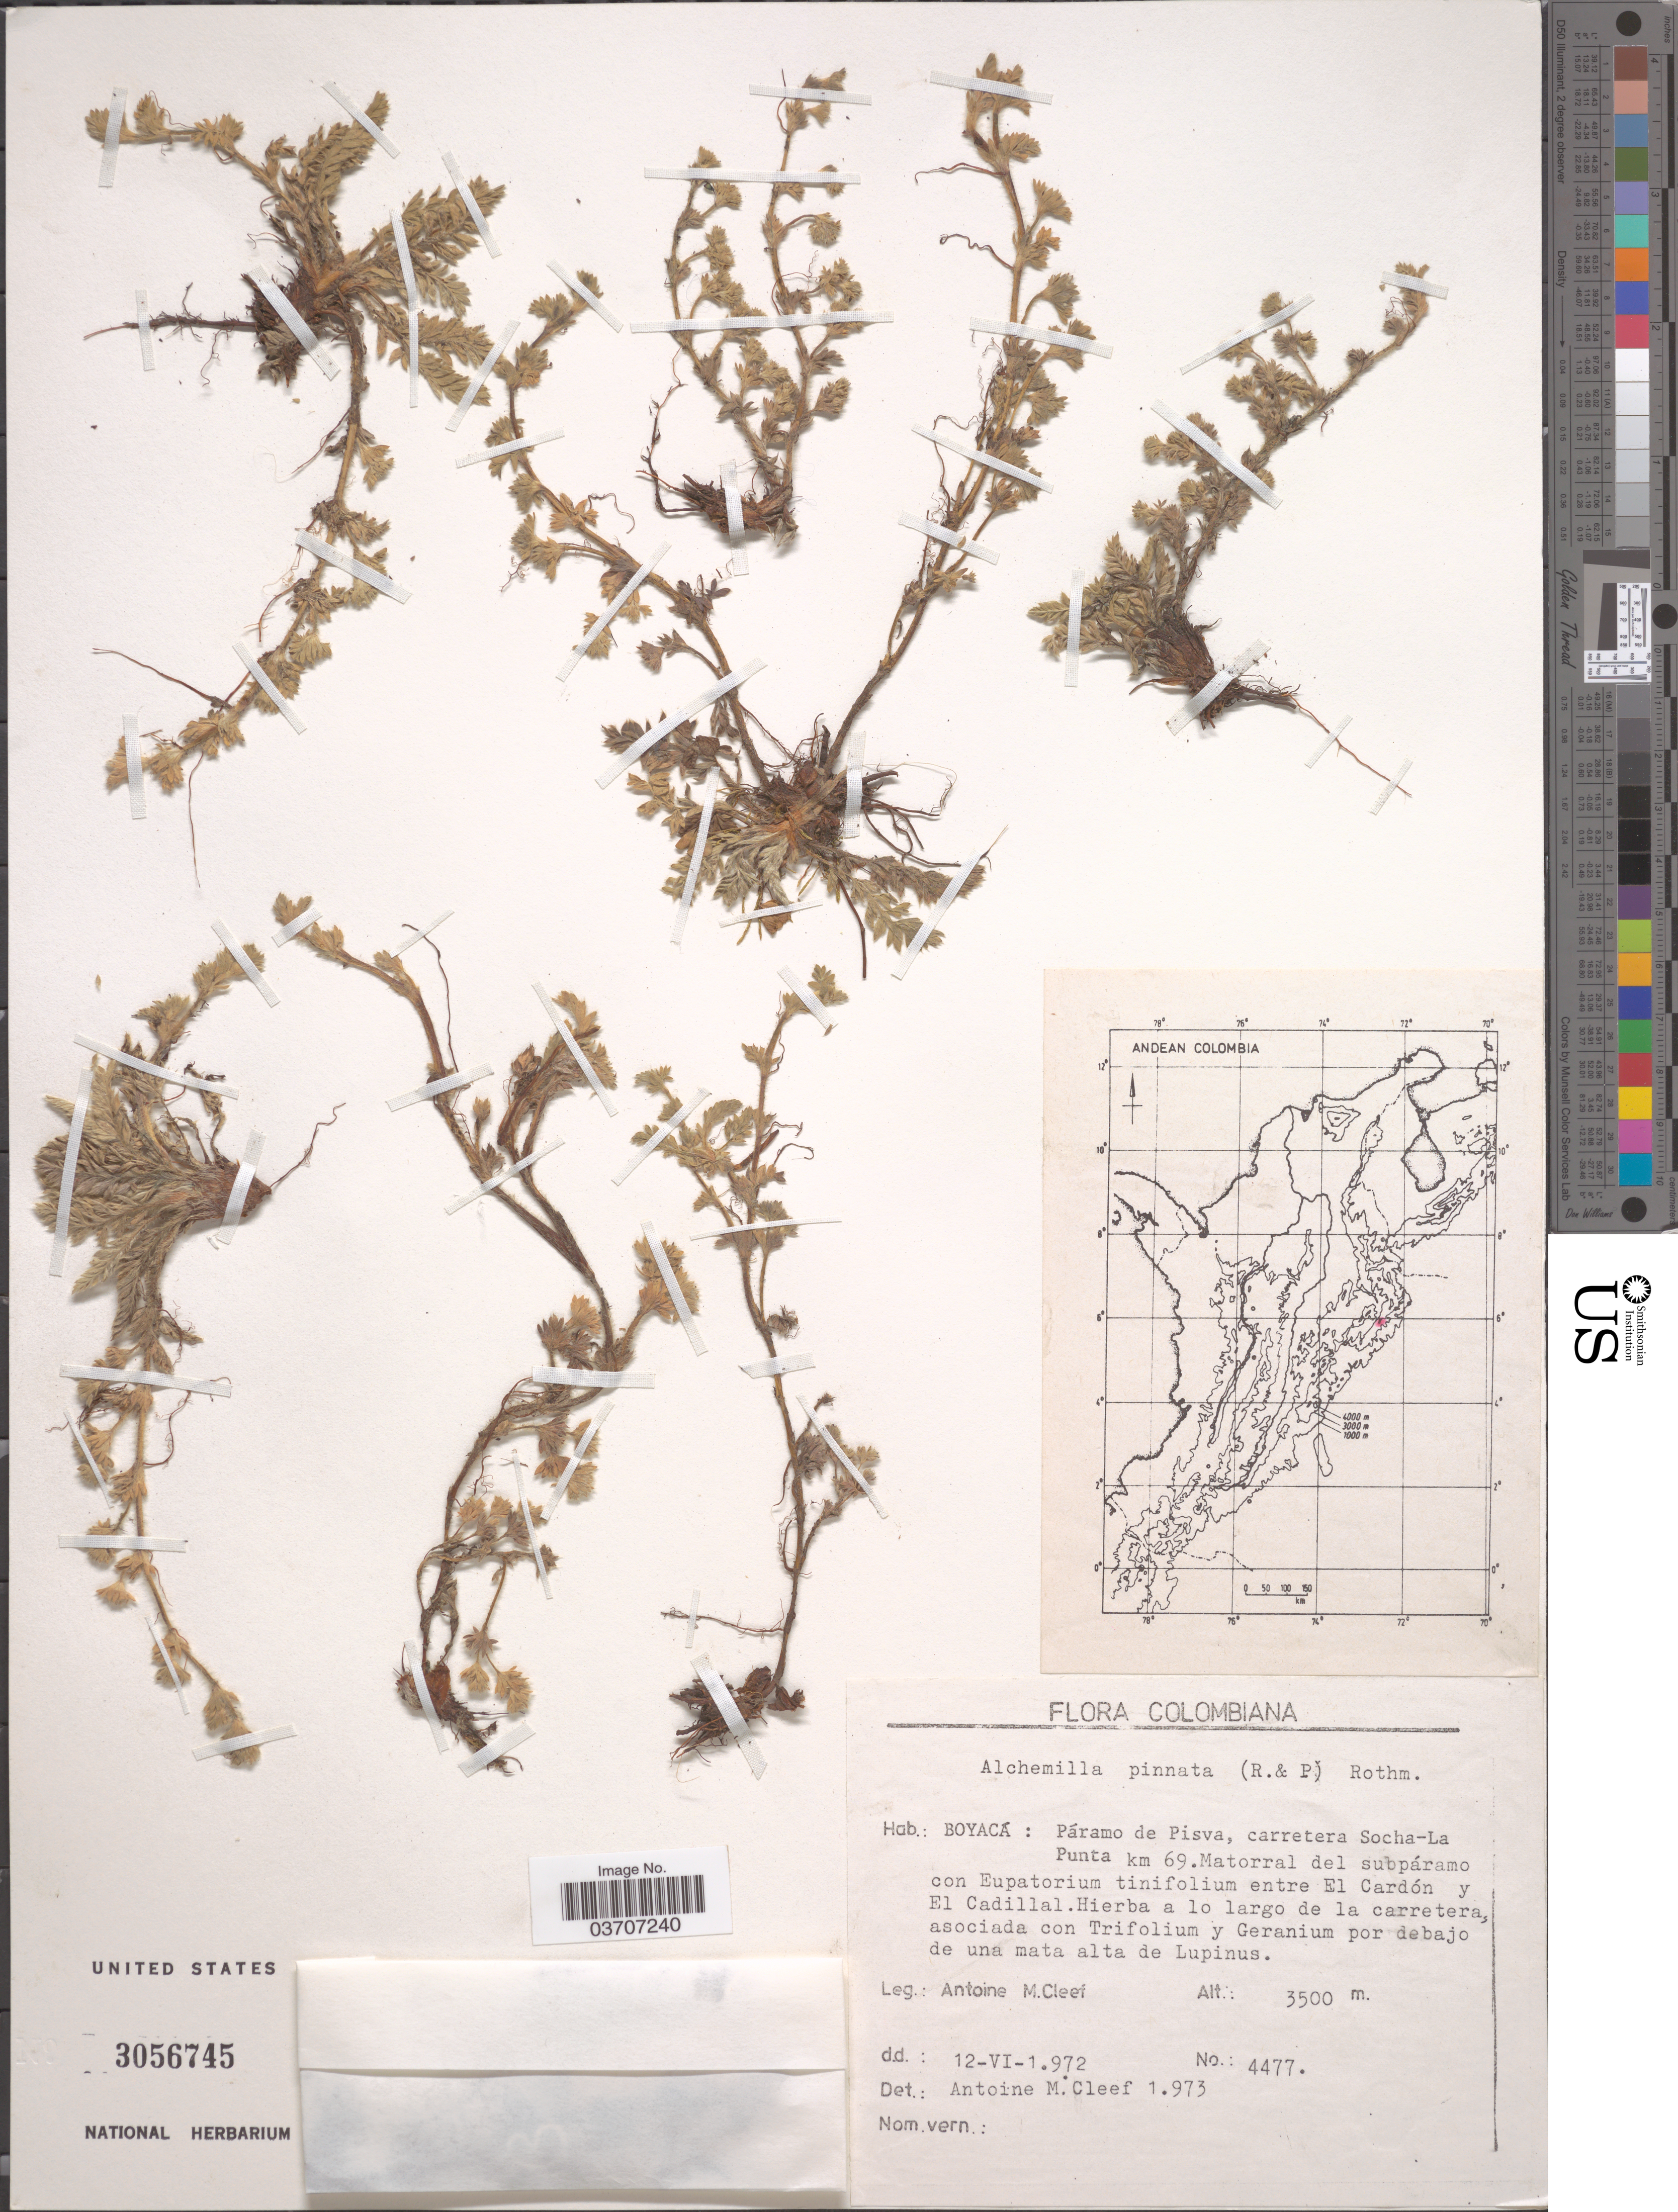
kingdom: Plantae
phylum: Tracheophyta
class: Magnoliopsida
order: Rosales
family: Rosaceae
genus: Lachemilla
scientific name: Lachemilla pinnata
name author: (Ruiz & Pav.) Rothm.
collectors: A. M. Cleef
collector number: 4477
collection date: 1972-06-12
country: Colombia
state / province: Boyacá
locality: Páramo de Pisva, carretera Socha-La Punta km 69. Entre El Cardón y El Cadillal.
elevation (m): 3500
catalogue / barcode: US 3056745